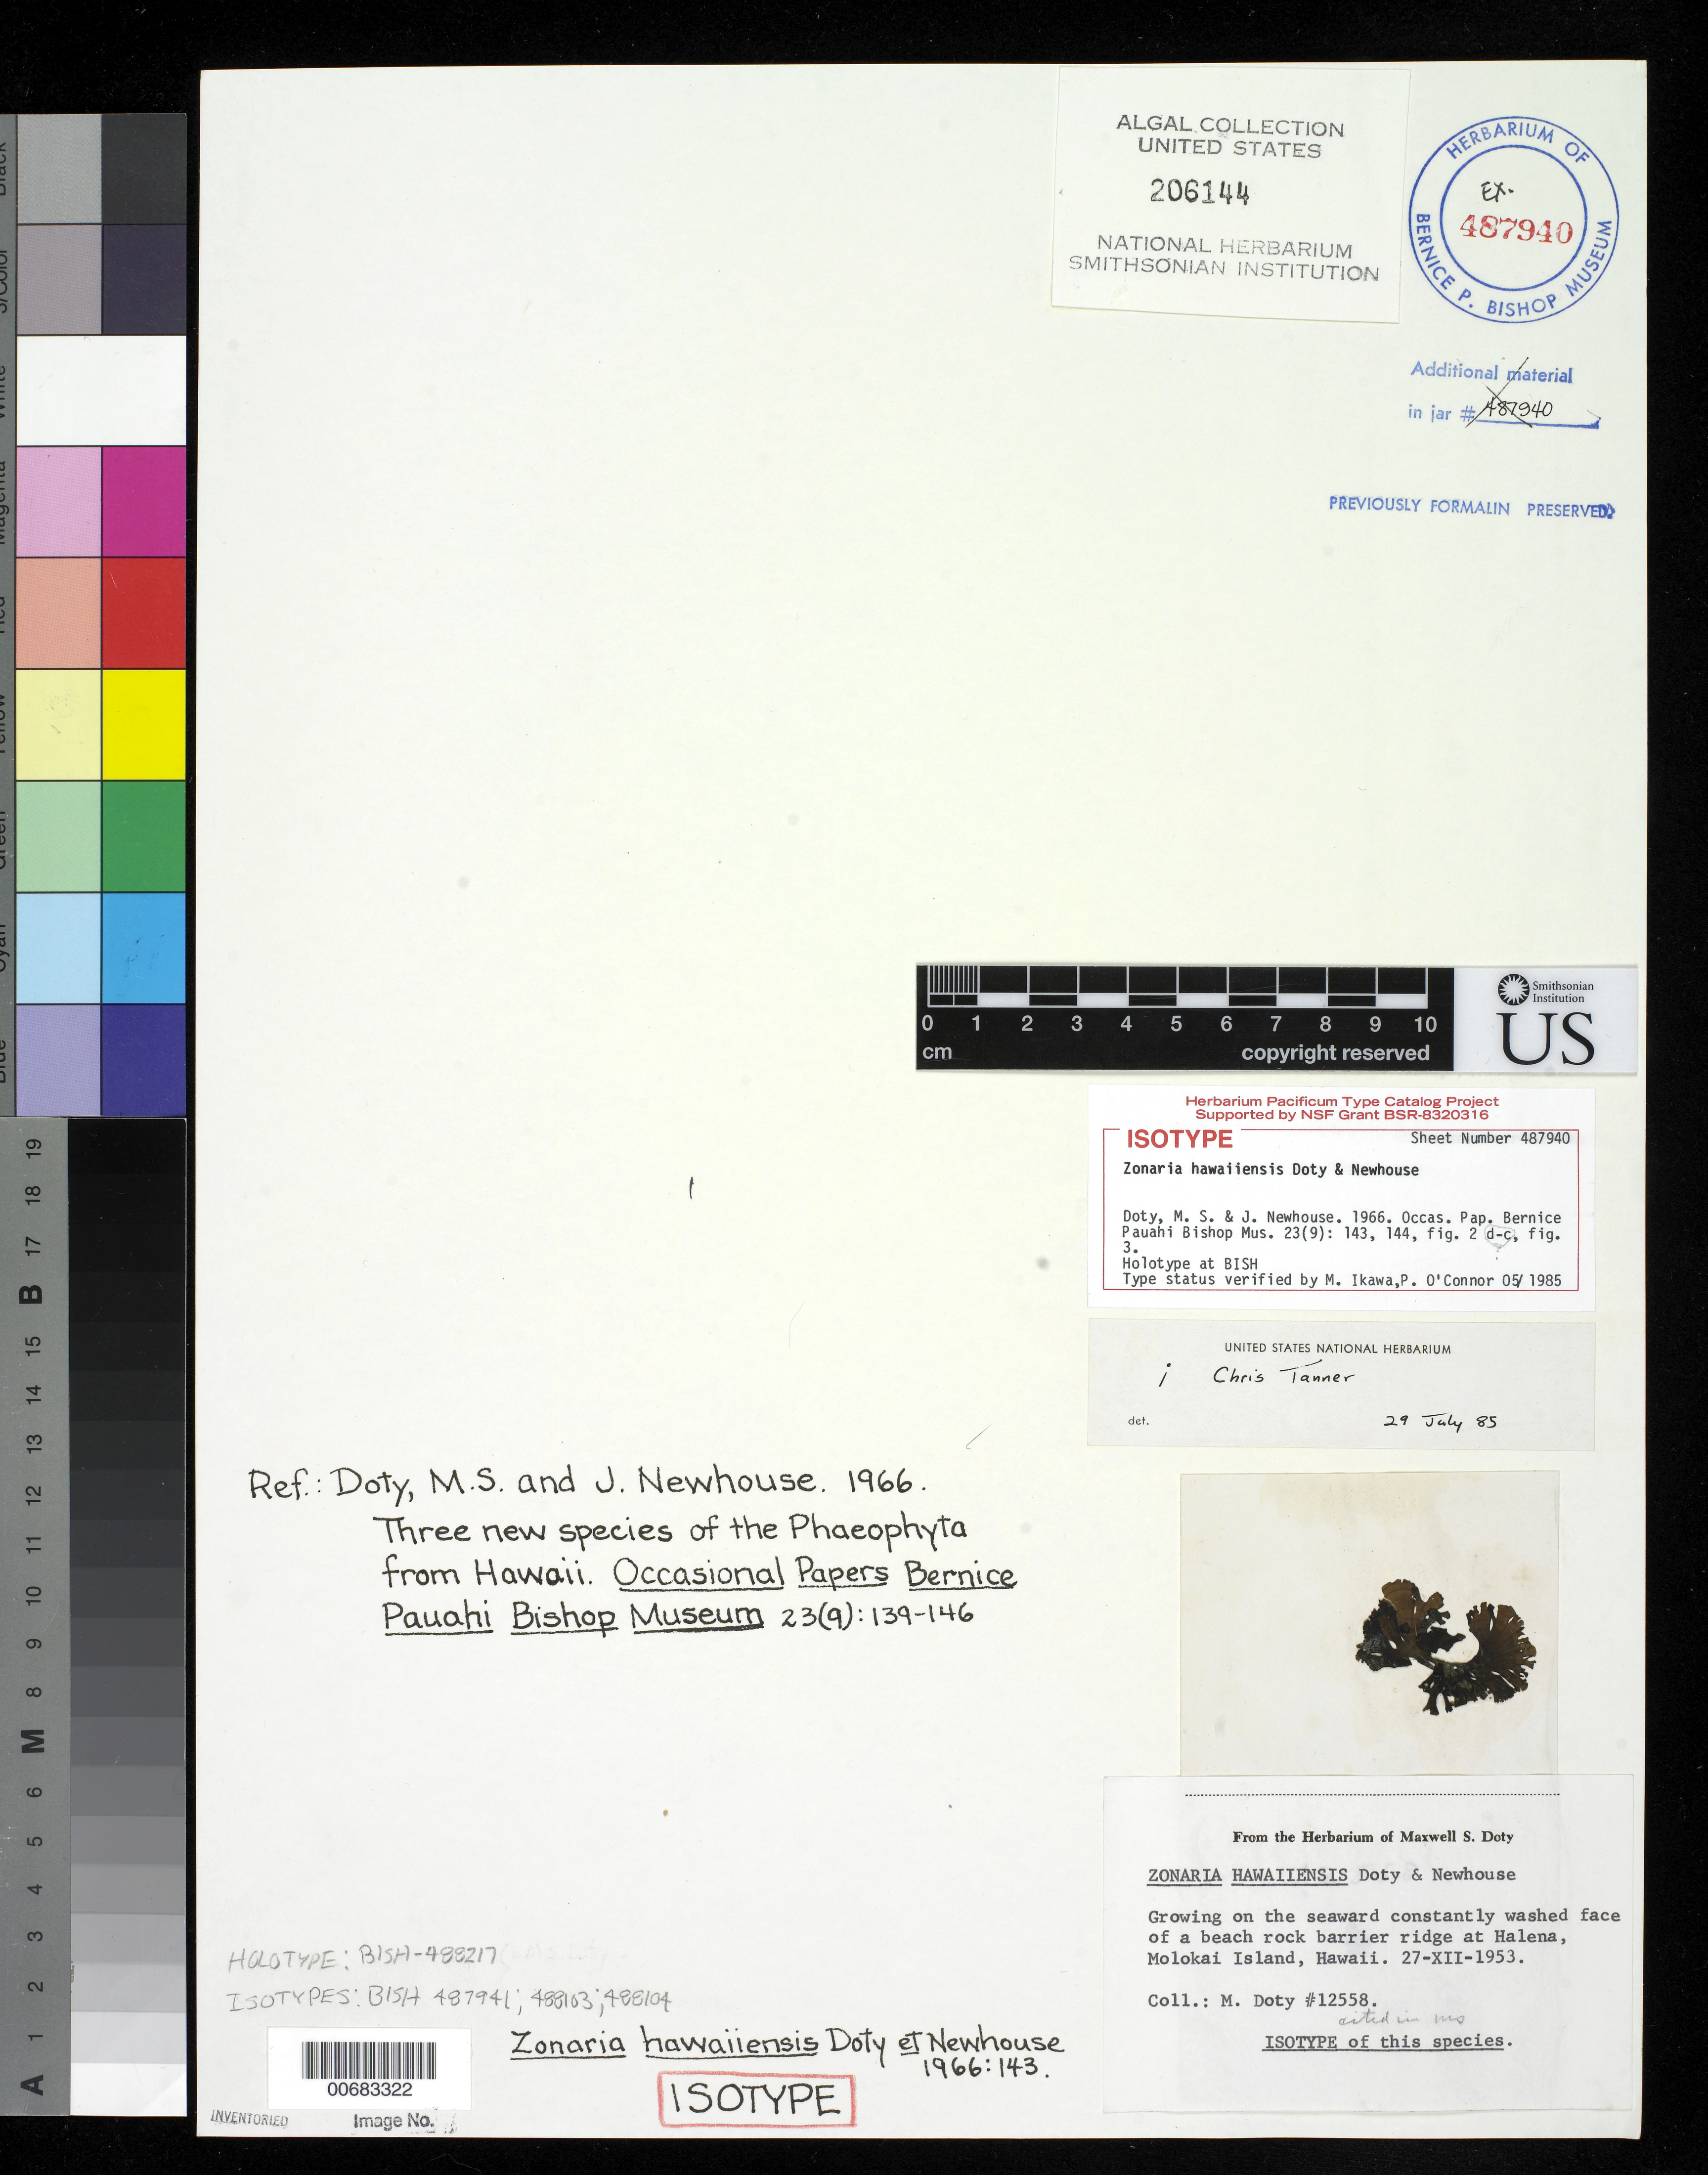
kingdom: Chromista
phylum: Ochrophyta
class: Phaeophyceae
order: Dictyotales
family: Dictyotaceae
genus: Zonaria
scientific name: Zonaria hawaiiensis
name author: Doty & Newhouse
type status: Isotype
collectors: M. S. Doty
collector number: MSD 12558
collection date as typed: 27 Dec 1953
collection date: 1953-12-27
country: United States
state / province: Hawaii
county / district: Maui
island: Moloka'i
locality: Halena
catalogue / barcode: US 206144